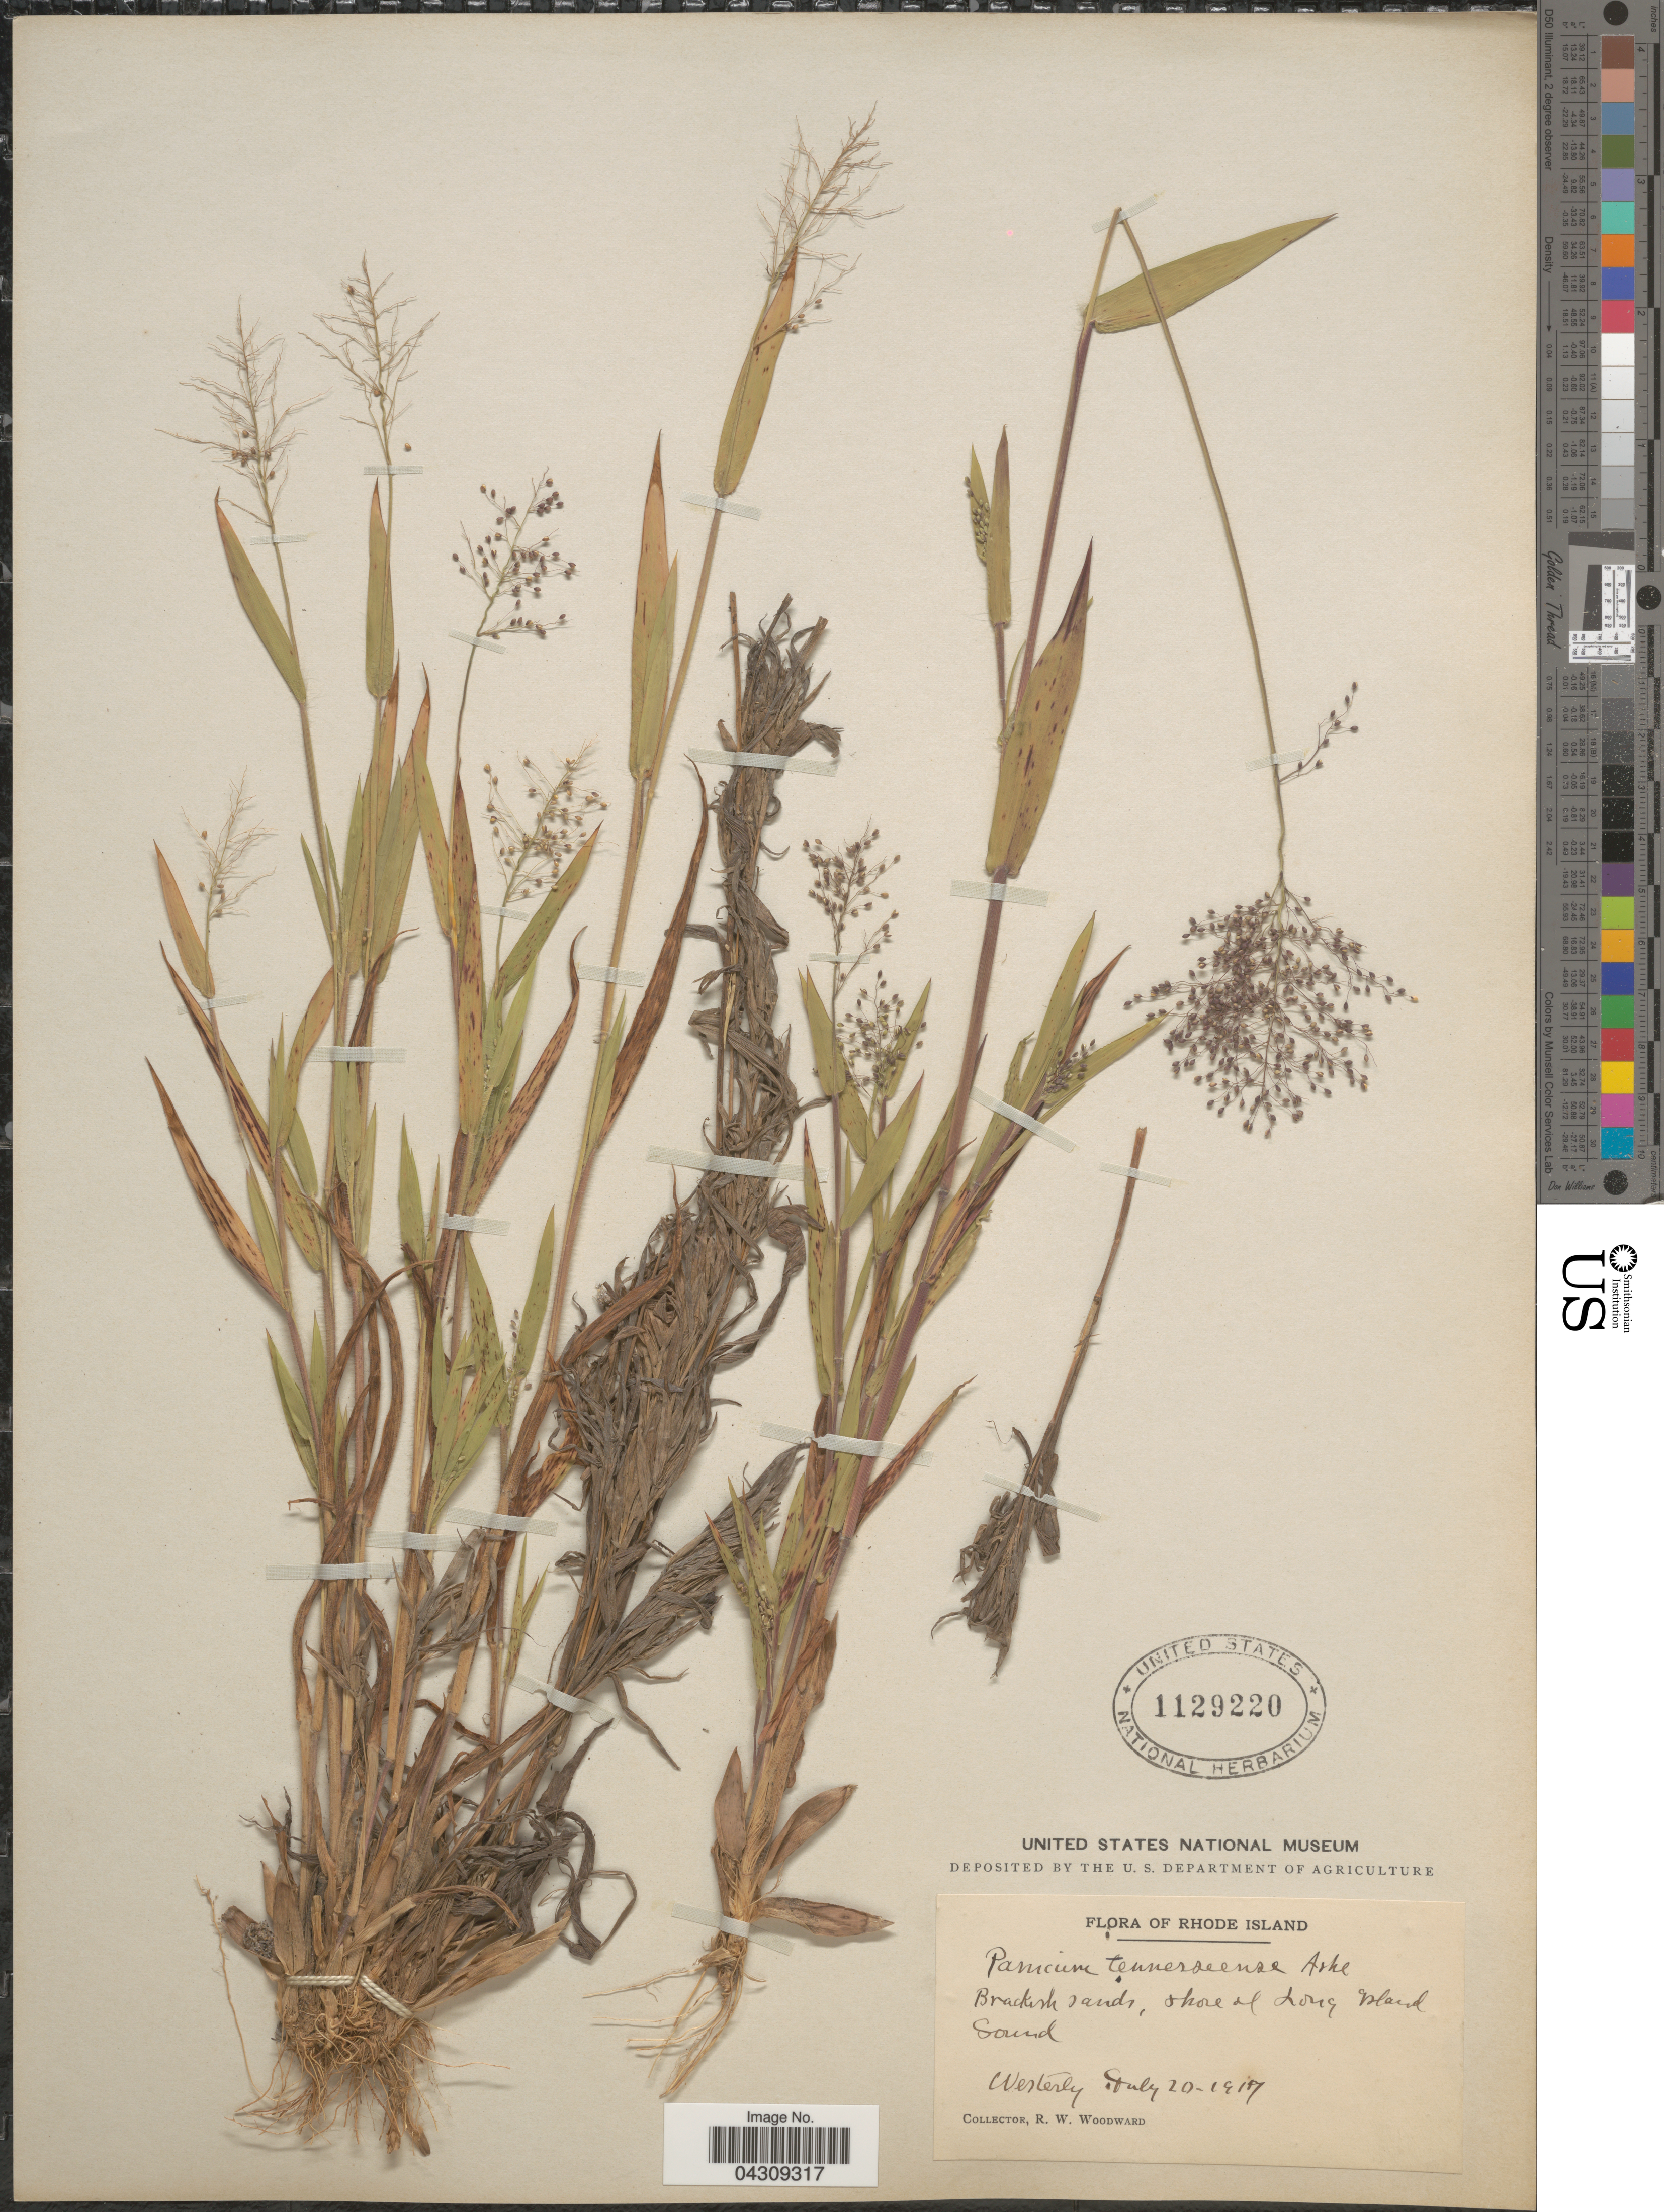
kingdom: Plantae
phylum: Tracheophyta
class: Liliopsida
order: Poales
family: Poaceae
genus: Dichanthelium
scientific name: Dichanthelium acuminatum var. acuminatum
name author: (Sw.) Gould & C.A. Clark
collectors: R. Woodward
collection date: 1917-07-20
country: United States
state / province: Rhode Island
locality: Shore of Long Island Sound. Westerly.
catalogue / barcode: US 1129220